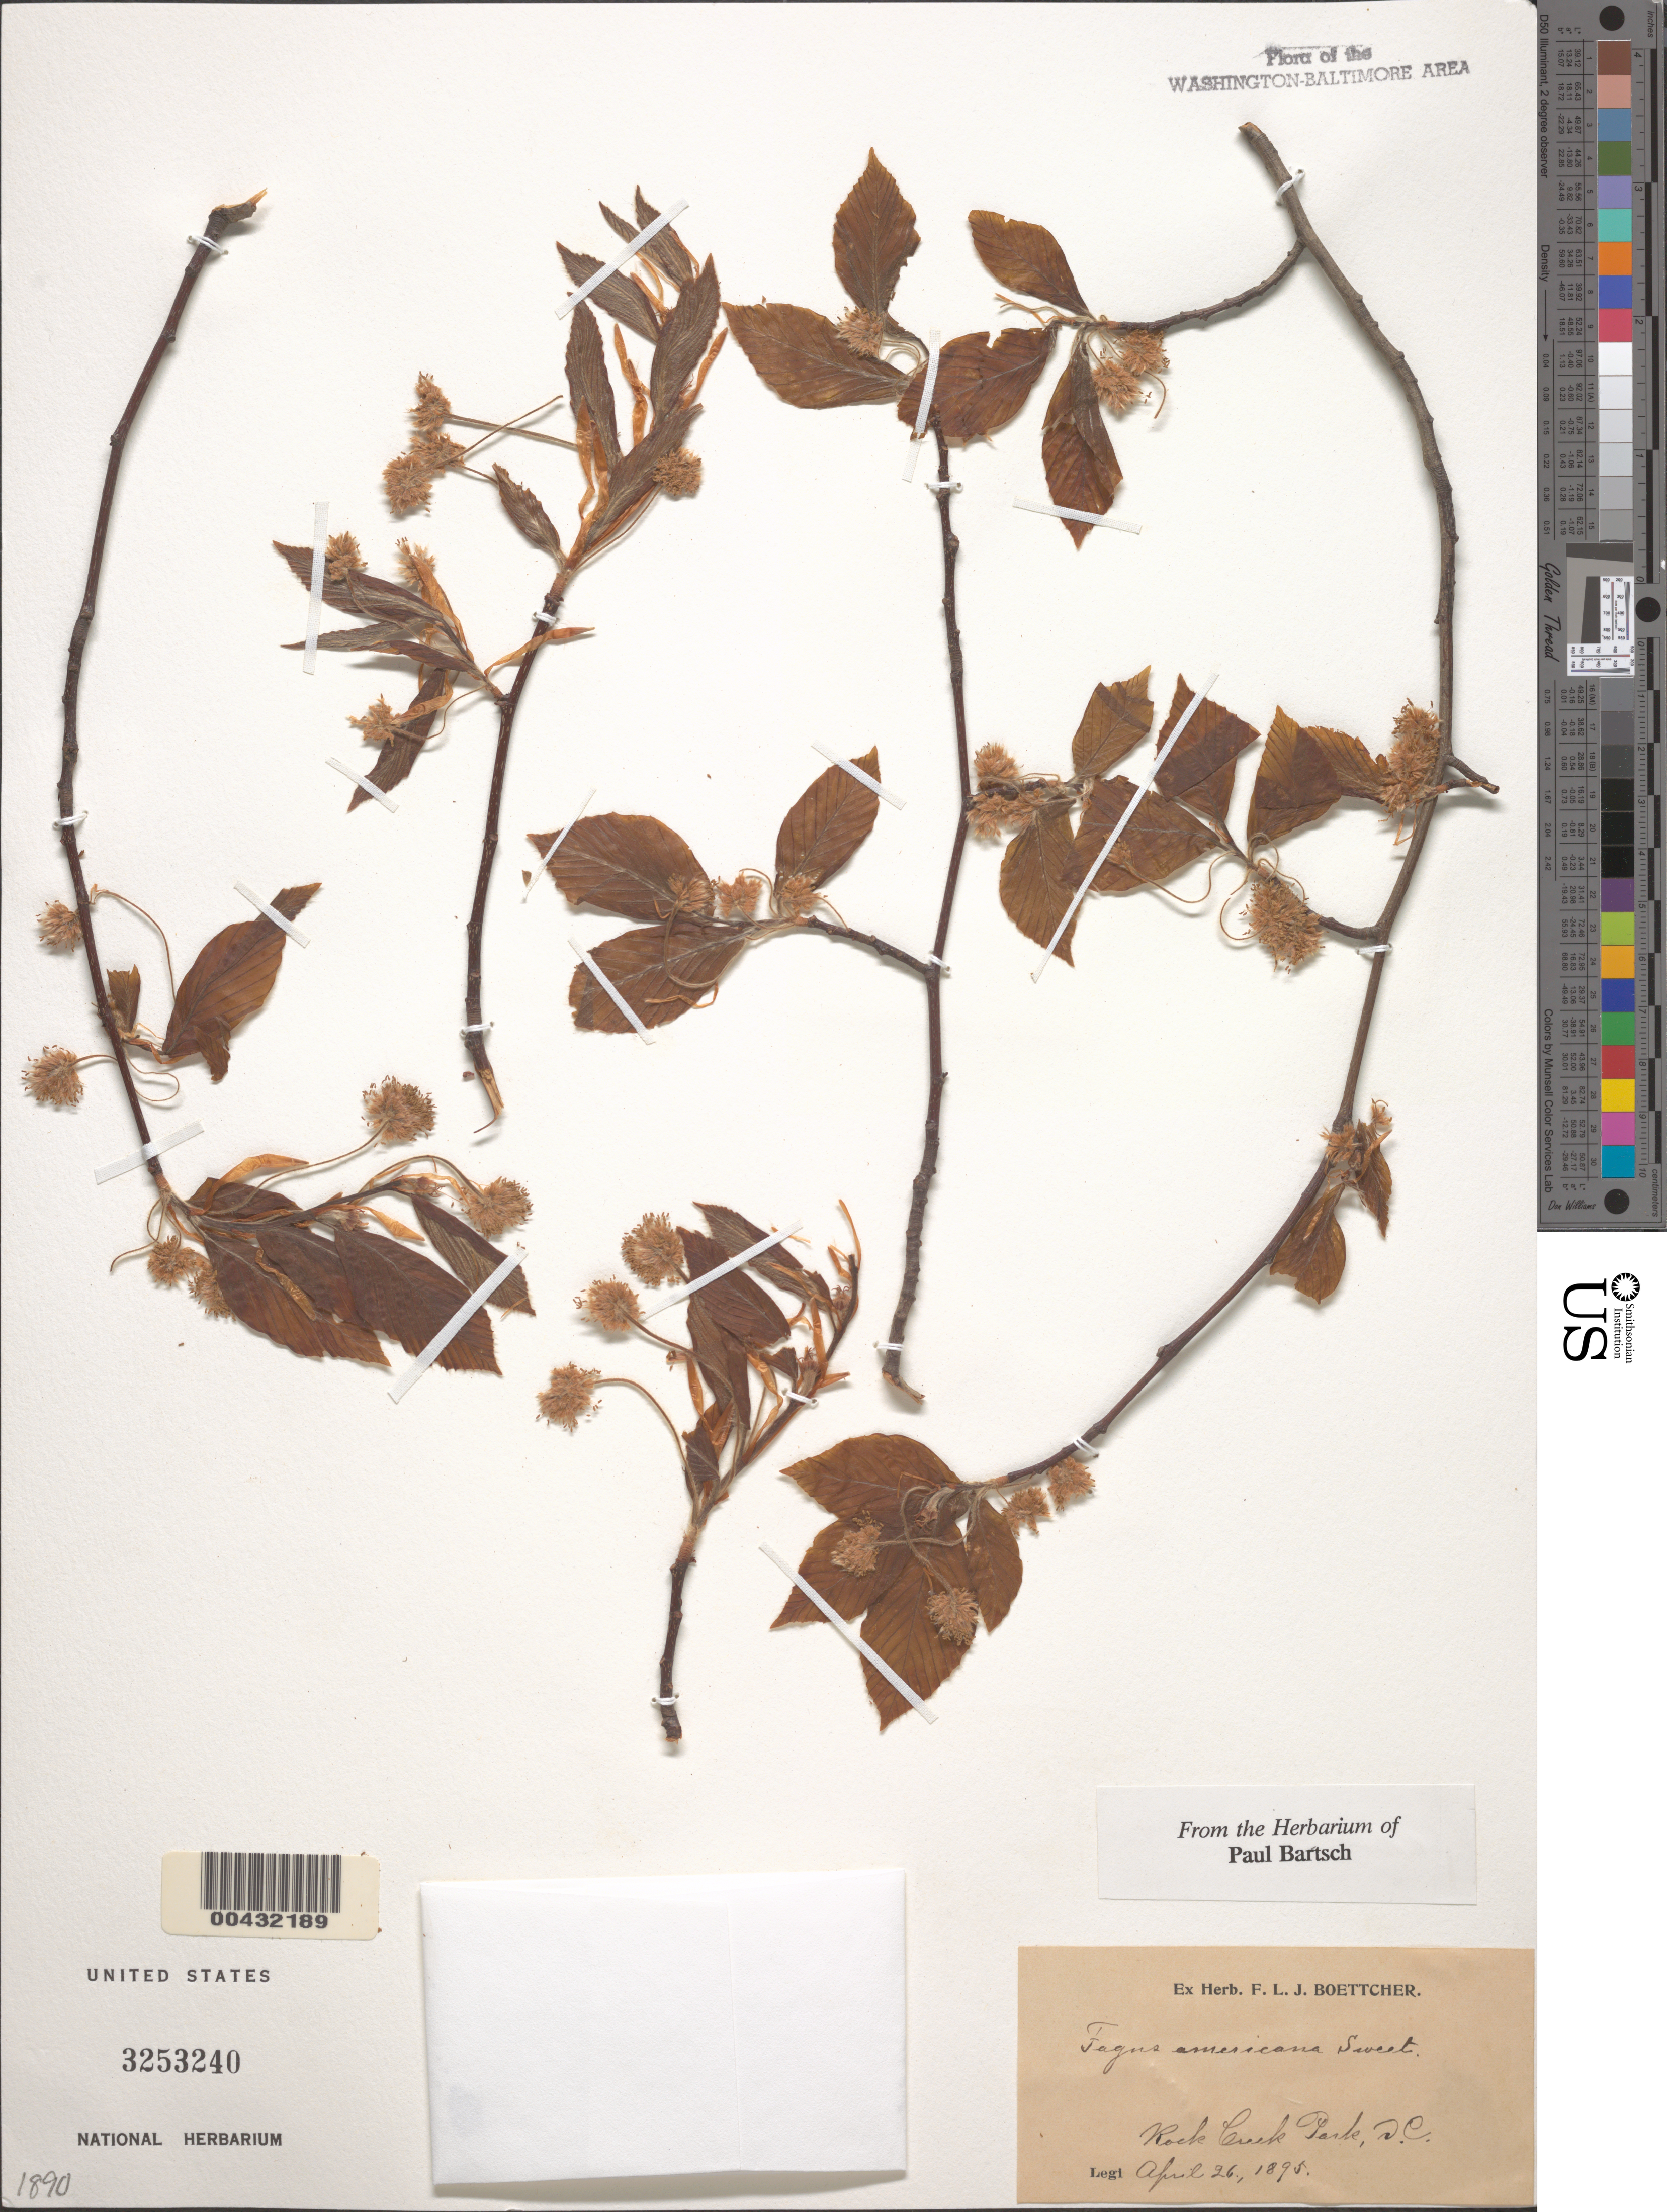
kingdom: Plantae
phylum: Tracheophyta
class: Magnoliopsida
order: Fagales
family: Fagaceae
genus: Fagus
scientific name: Fagus grandifolia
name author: Ehrh.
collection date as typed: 26 Apr 1895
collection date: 1895-04-26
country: United States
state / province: District of Columbia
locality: Rock Creek Rock Creek Park and vicinity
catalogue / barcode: US 3253240